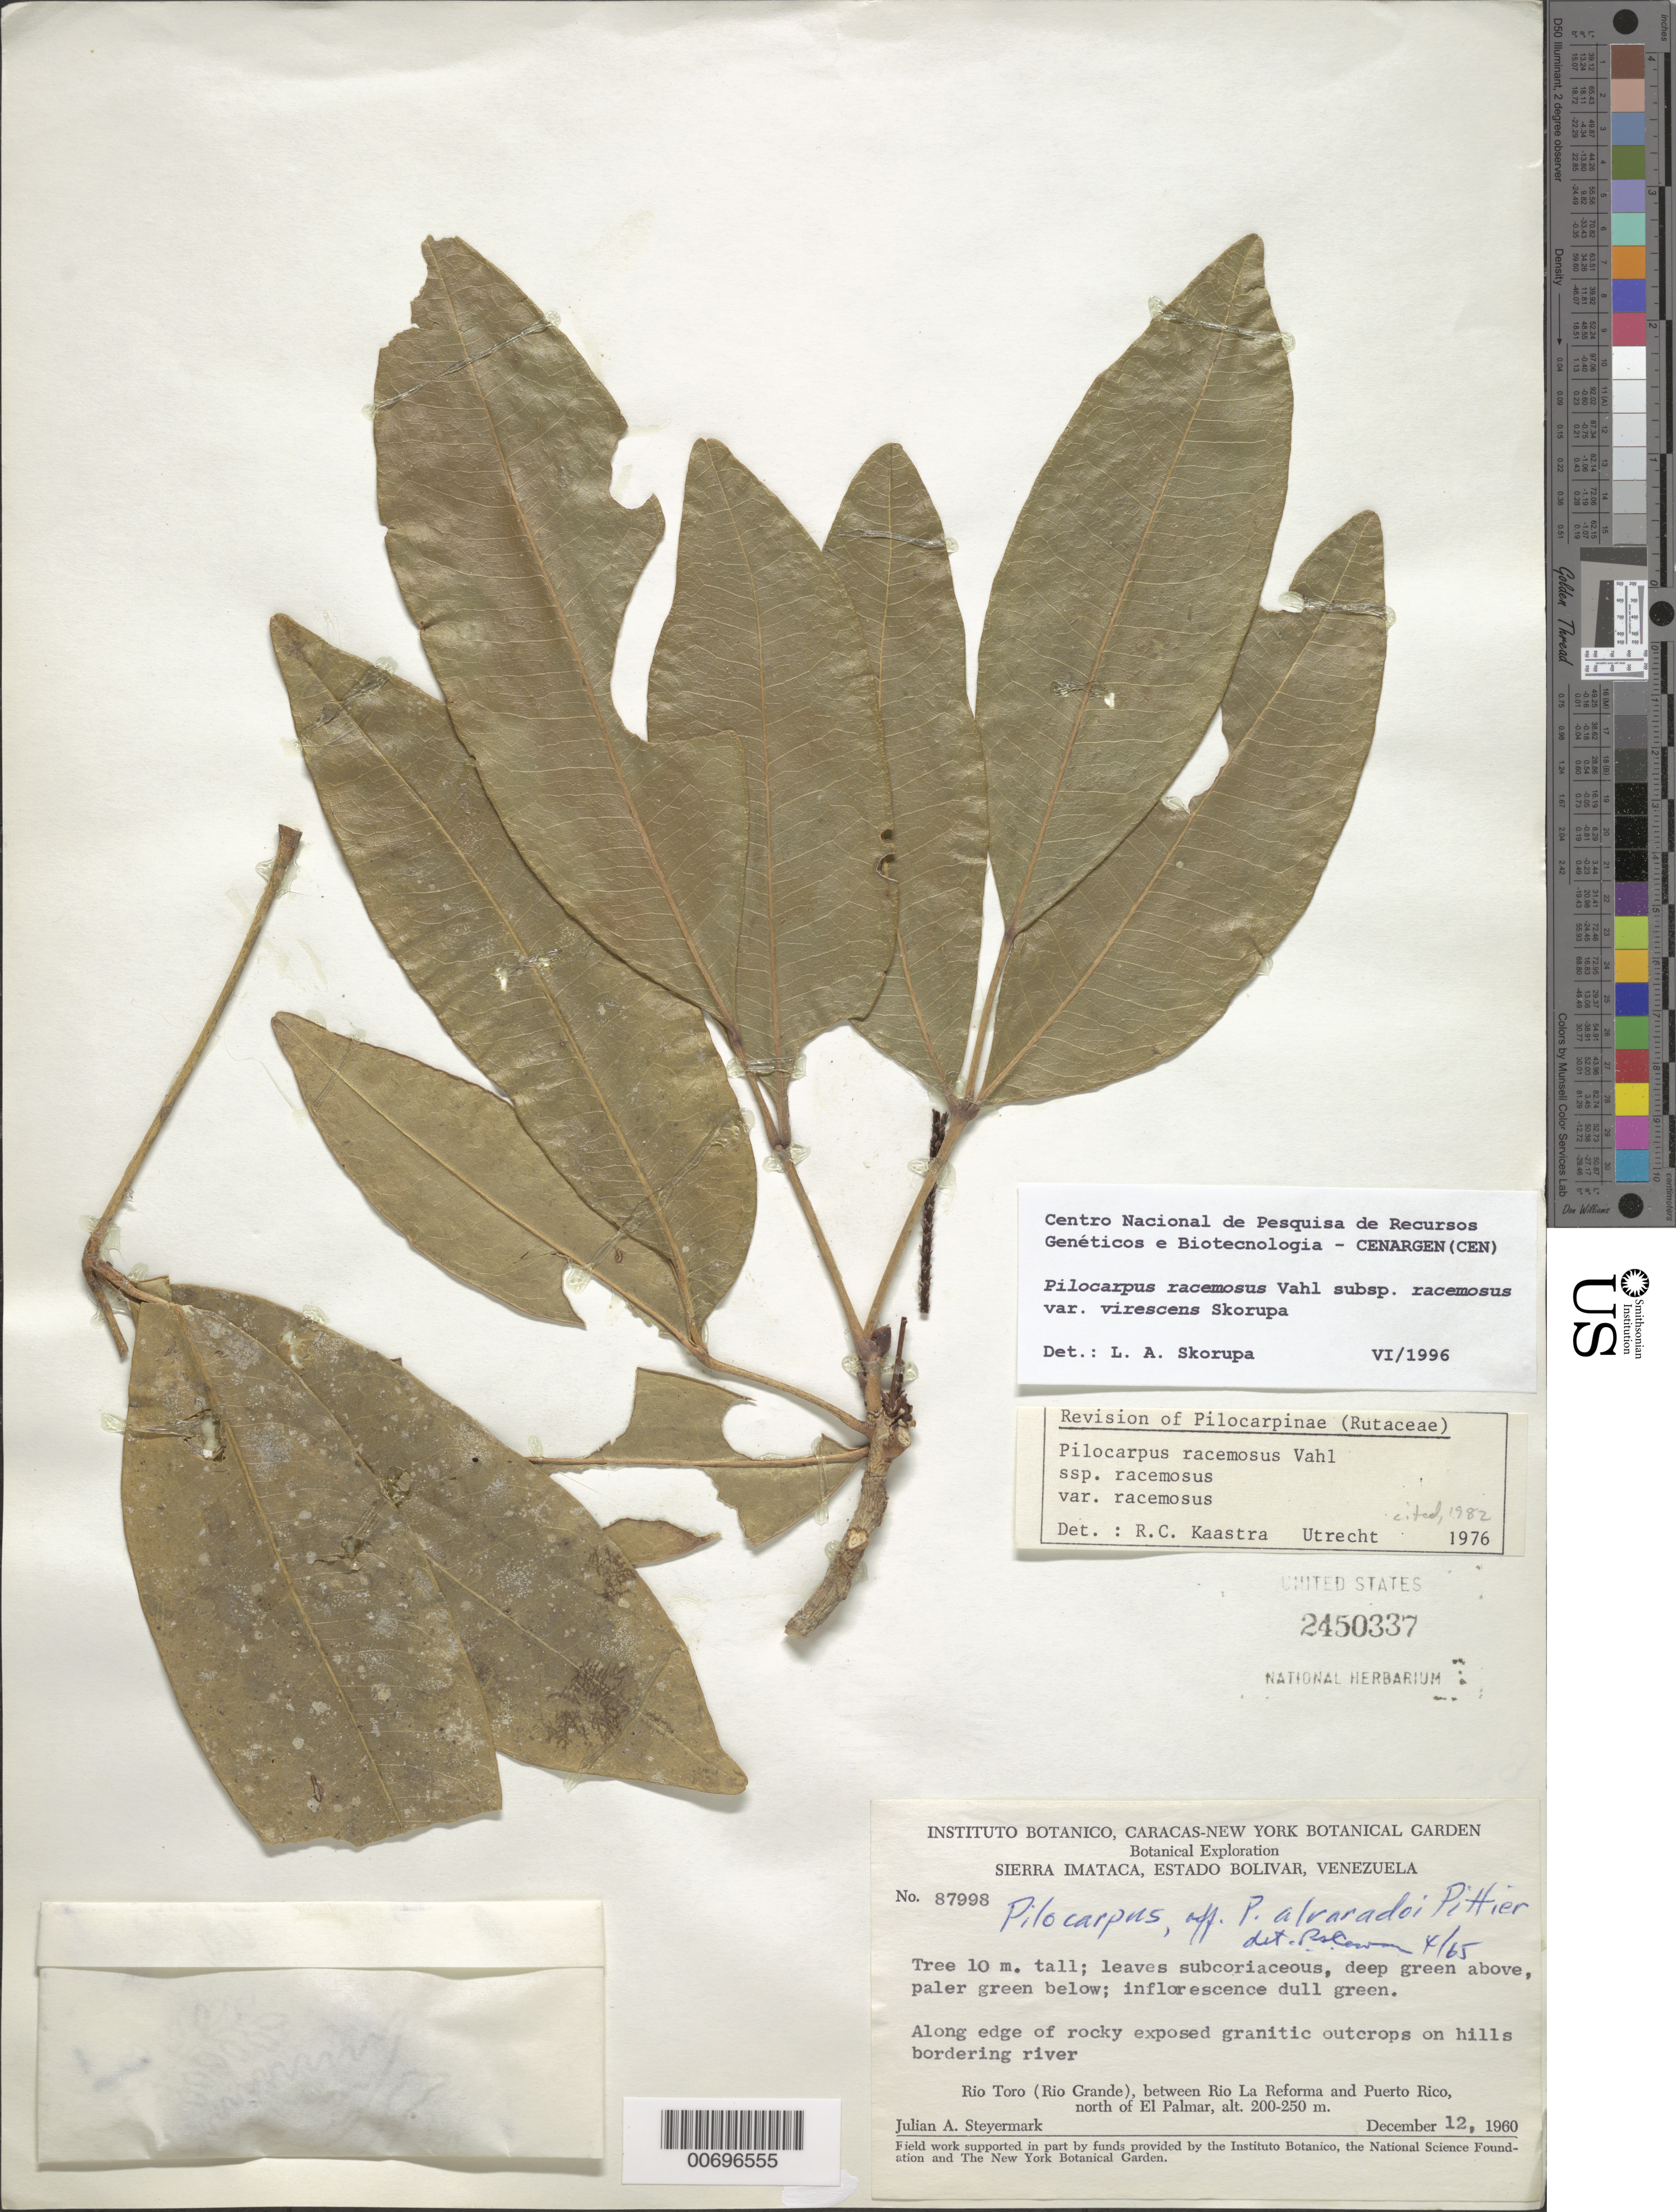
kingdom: Plantae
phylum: Tracheophyta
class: Magnoliopsida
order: Sapindales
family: Rutaceae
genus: Pilocarpus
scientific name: Pilocarpus racemosus subsp. racemosus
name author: Vahl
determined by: Kaastra, R. C., (UTRECHT)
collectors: J. Steyermark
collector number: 87998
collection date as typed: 12-Dec-60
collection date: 1960-12-12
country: Venezuela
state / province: Bolívar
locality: Sierra Imataca; Cerro La Reforma, above junction with Río Reforma with Río Toro (Río Grande), between Río La Reforma and Puerto Rico, N of El Palmar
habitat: Along edge of rocky exposed granitic outcrops on hills bordering river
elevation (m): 200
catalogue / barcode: US 2450337